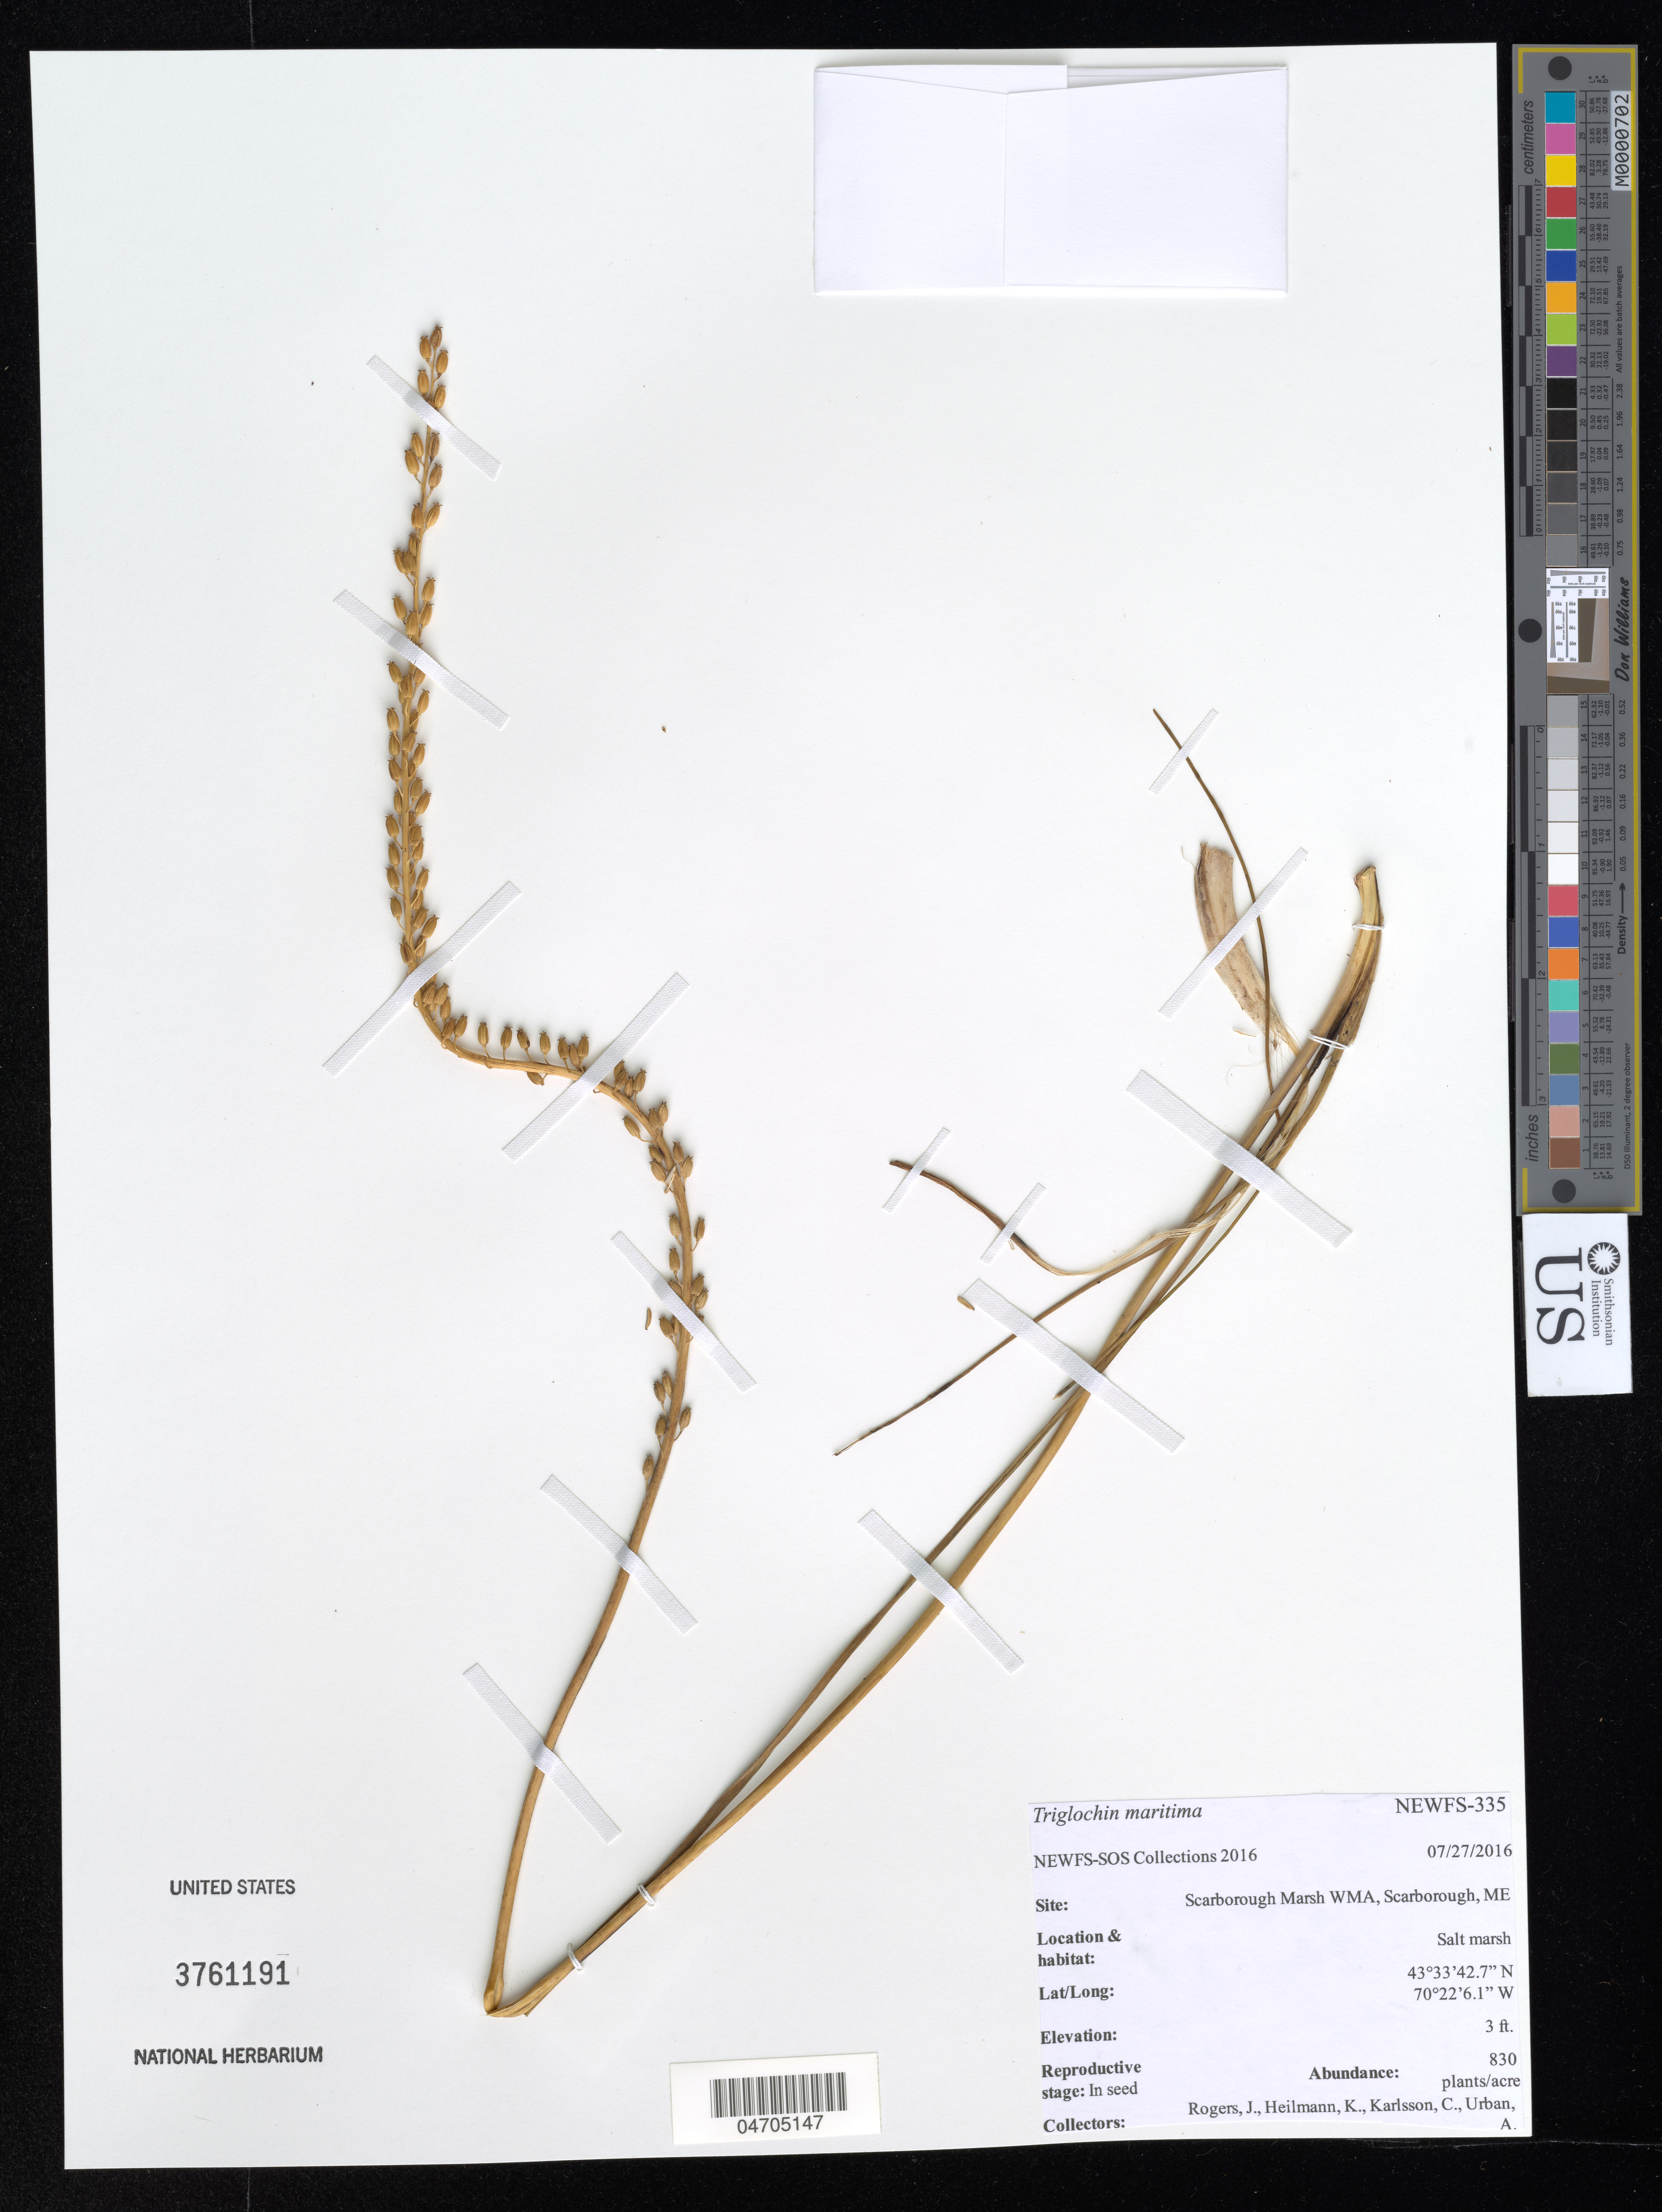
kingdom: Plantae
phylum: Tracheophyta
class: Liliopsida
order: Alismatales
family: Juncaginaceae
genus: Triglochin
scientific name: Triglochin maritima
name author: L.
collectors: J. Rogers, K. Heilmann, C. Karlsson & A. Urban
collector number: NEWFS-335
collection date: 2016-07-27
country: United States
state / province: Maine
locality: Site: Scarborough Marsh WMA, Scarborough, ME. Salt Marsh.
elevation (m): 1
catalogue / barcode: US 3761191